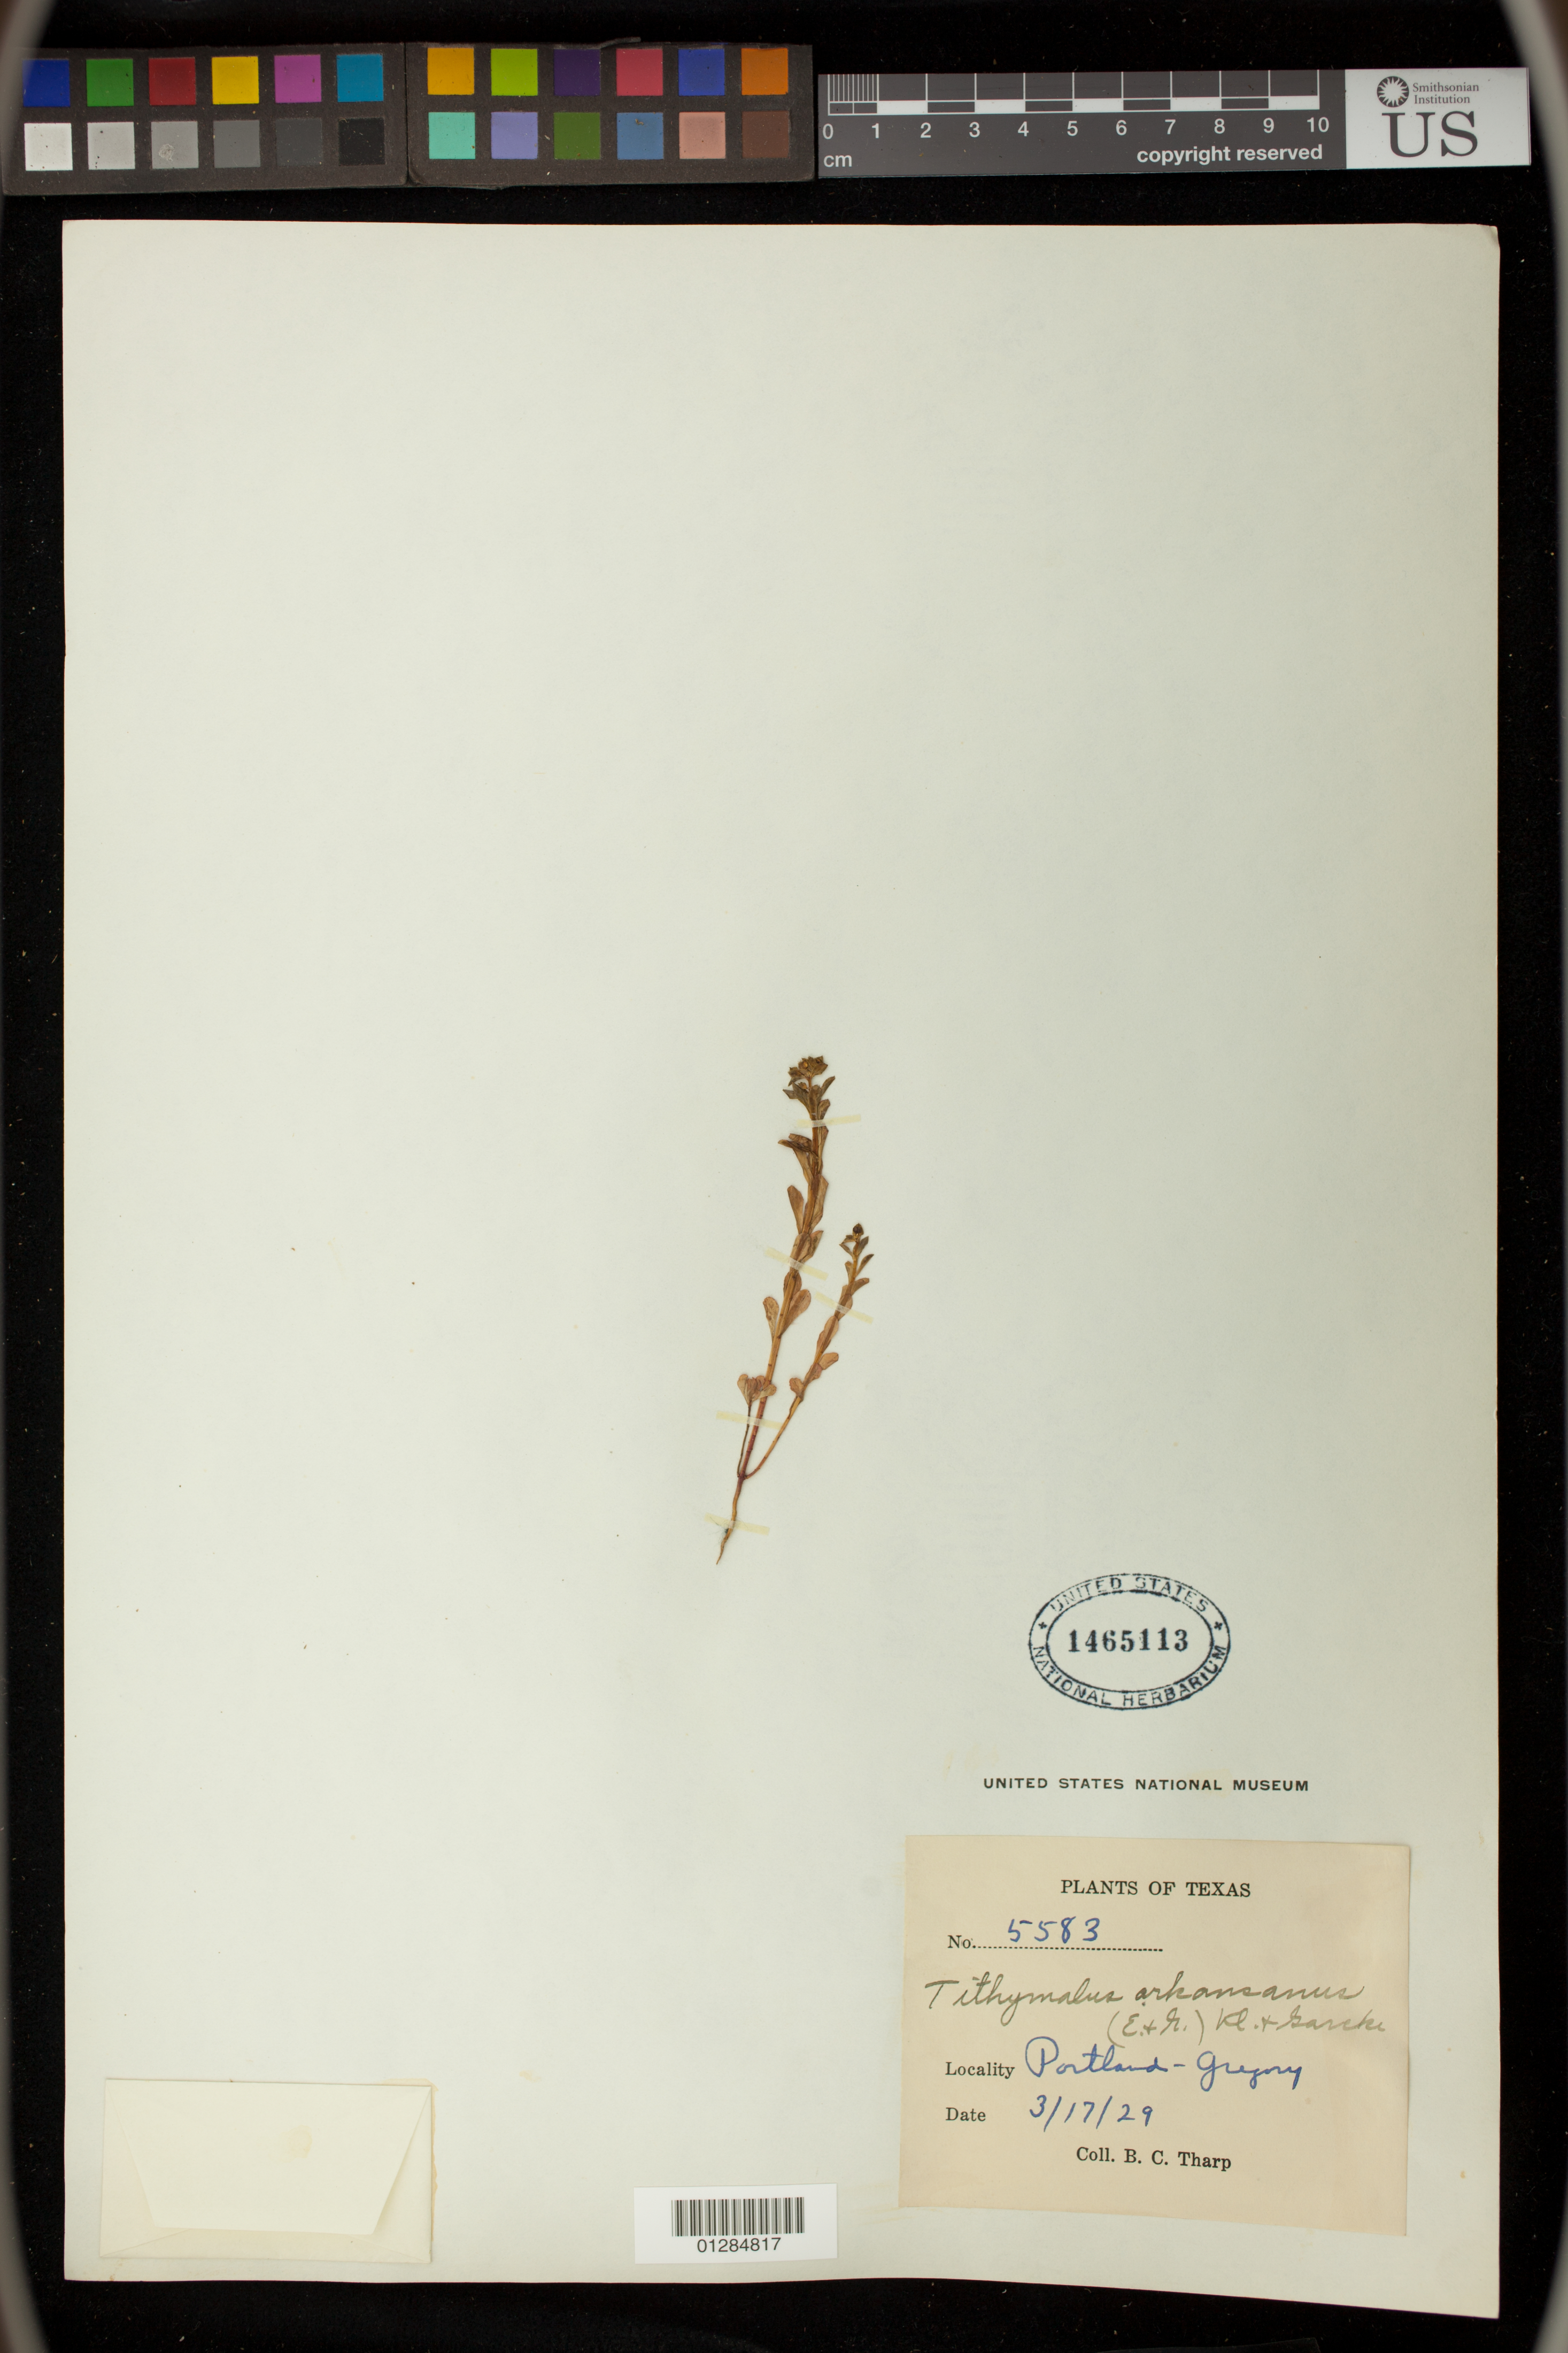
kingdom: Plantae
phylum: Tracheophyta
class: Magnoliopsida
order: Malpighiales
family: Euphorbiaceae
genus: Euphorbia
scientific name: Euphorbia spathulata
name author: Lam.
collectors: B. C. Tharp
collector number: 5583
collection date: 1929-03-17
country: United States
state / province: Texas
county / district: San Patricio County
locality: Portland-Gregory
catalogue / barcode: US 1465113